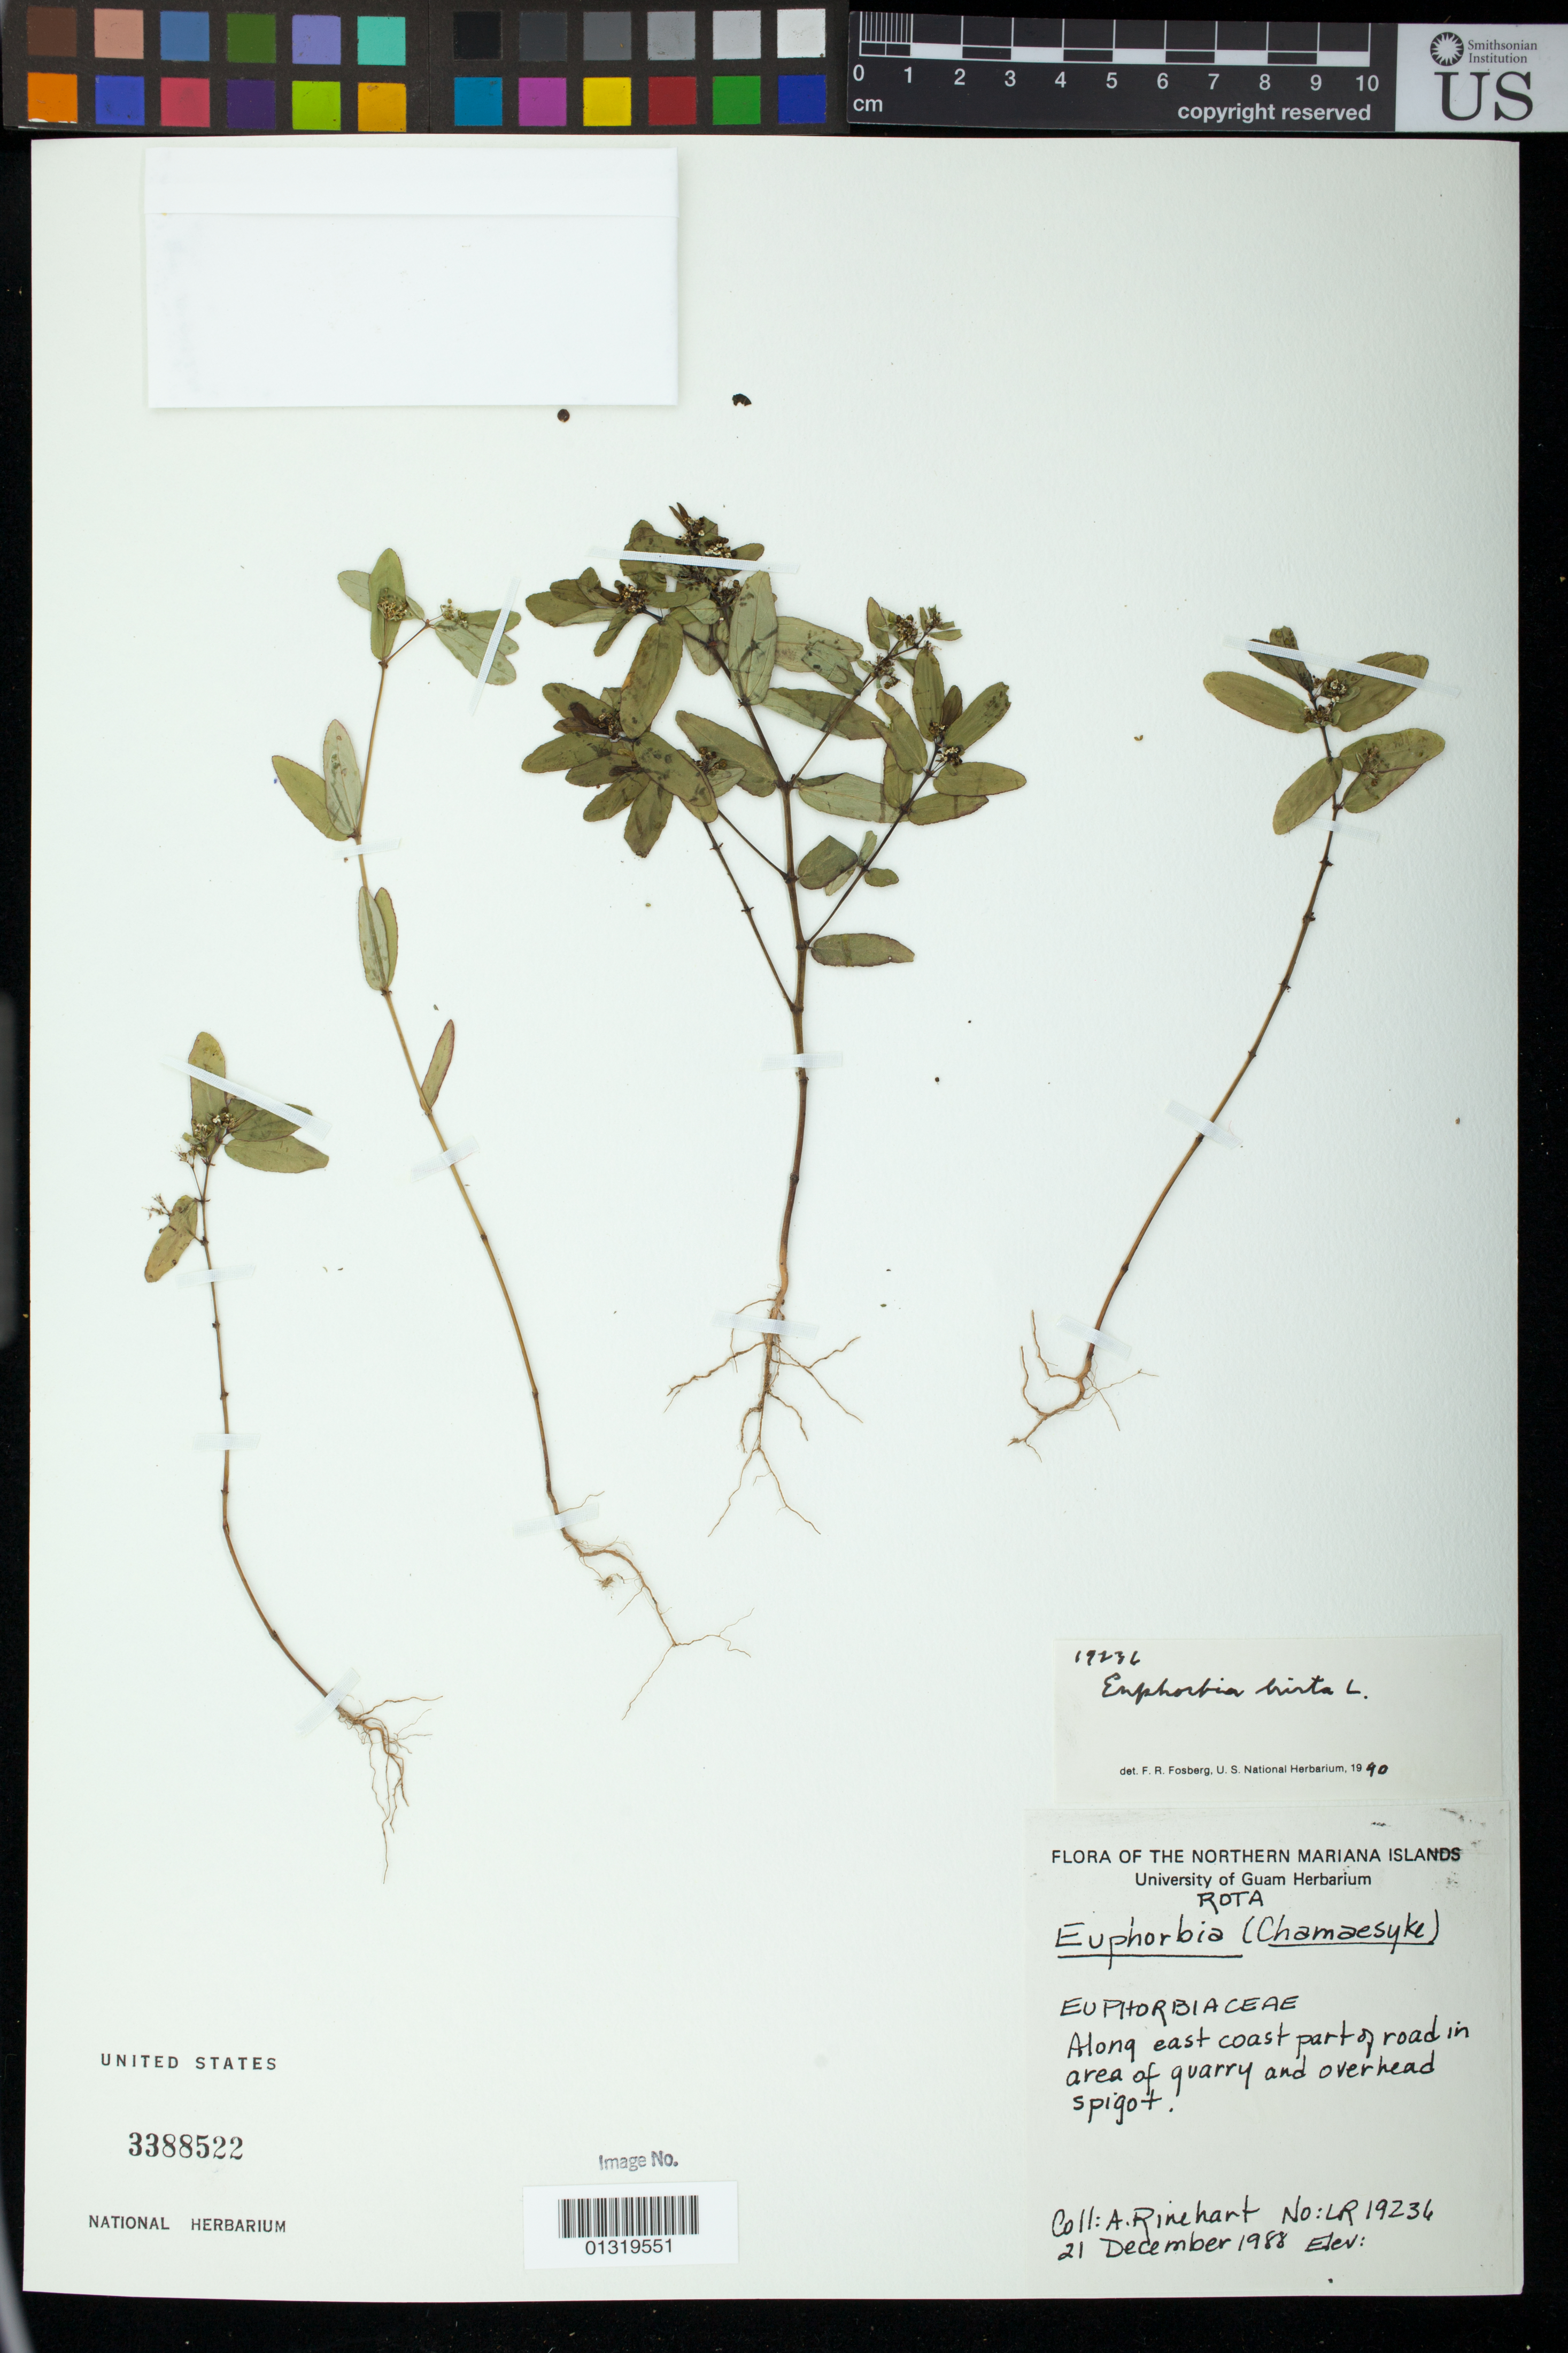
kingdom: Plantae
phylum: Tracheophyta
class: Magnoliopsida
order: Malpighiales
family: Euphorbiaceae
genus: Euphorbia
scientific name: Euphorbia hirta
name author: L.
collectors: A. Rinehart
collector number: LR 19236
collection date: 1988-12-21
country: Northern Mariana Islands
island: Rota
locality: Rota [Island]; Along east coast part of road in area of quarry and overhead spigot.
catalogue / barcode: US 3388522